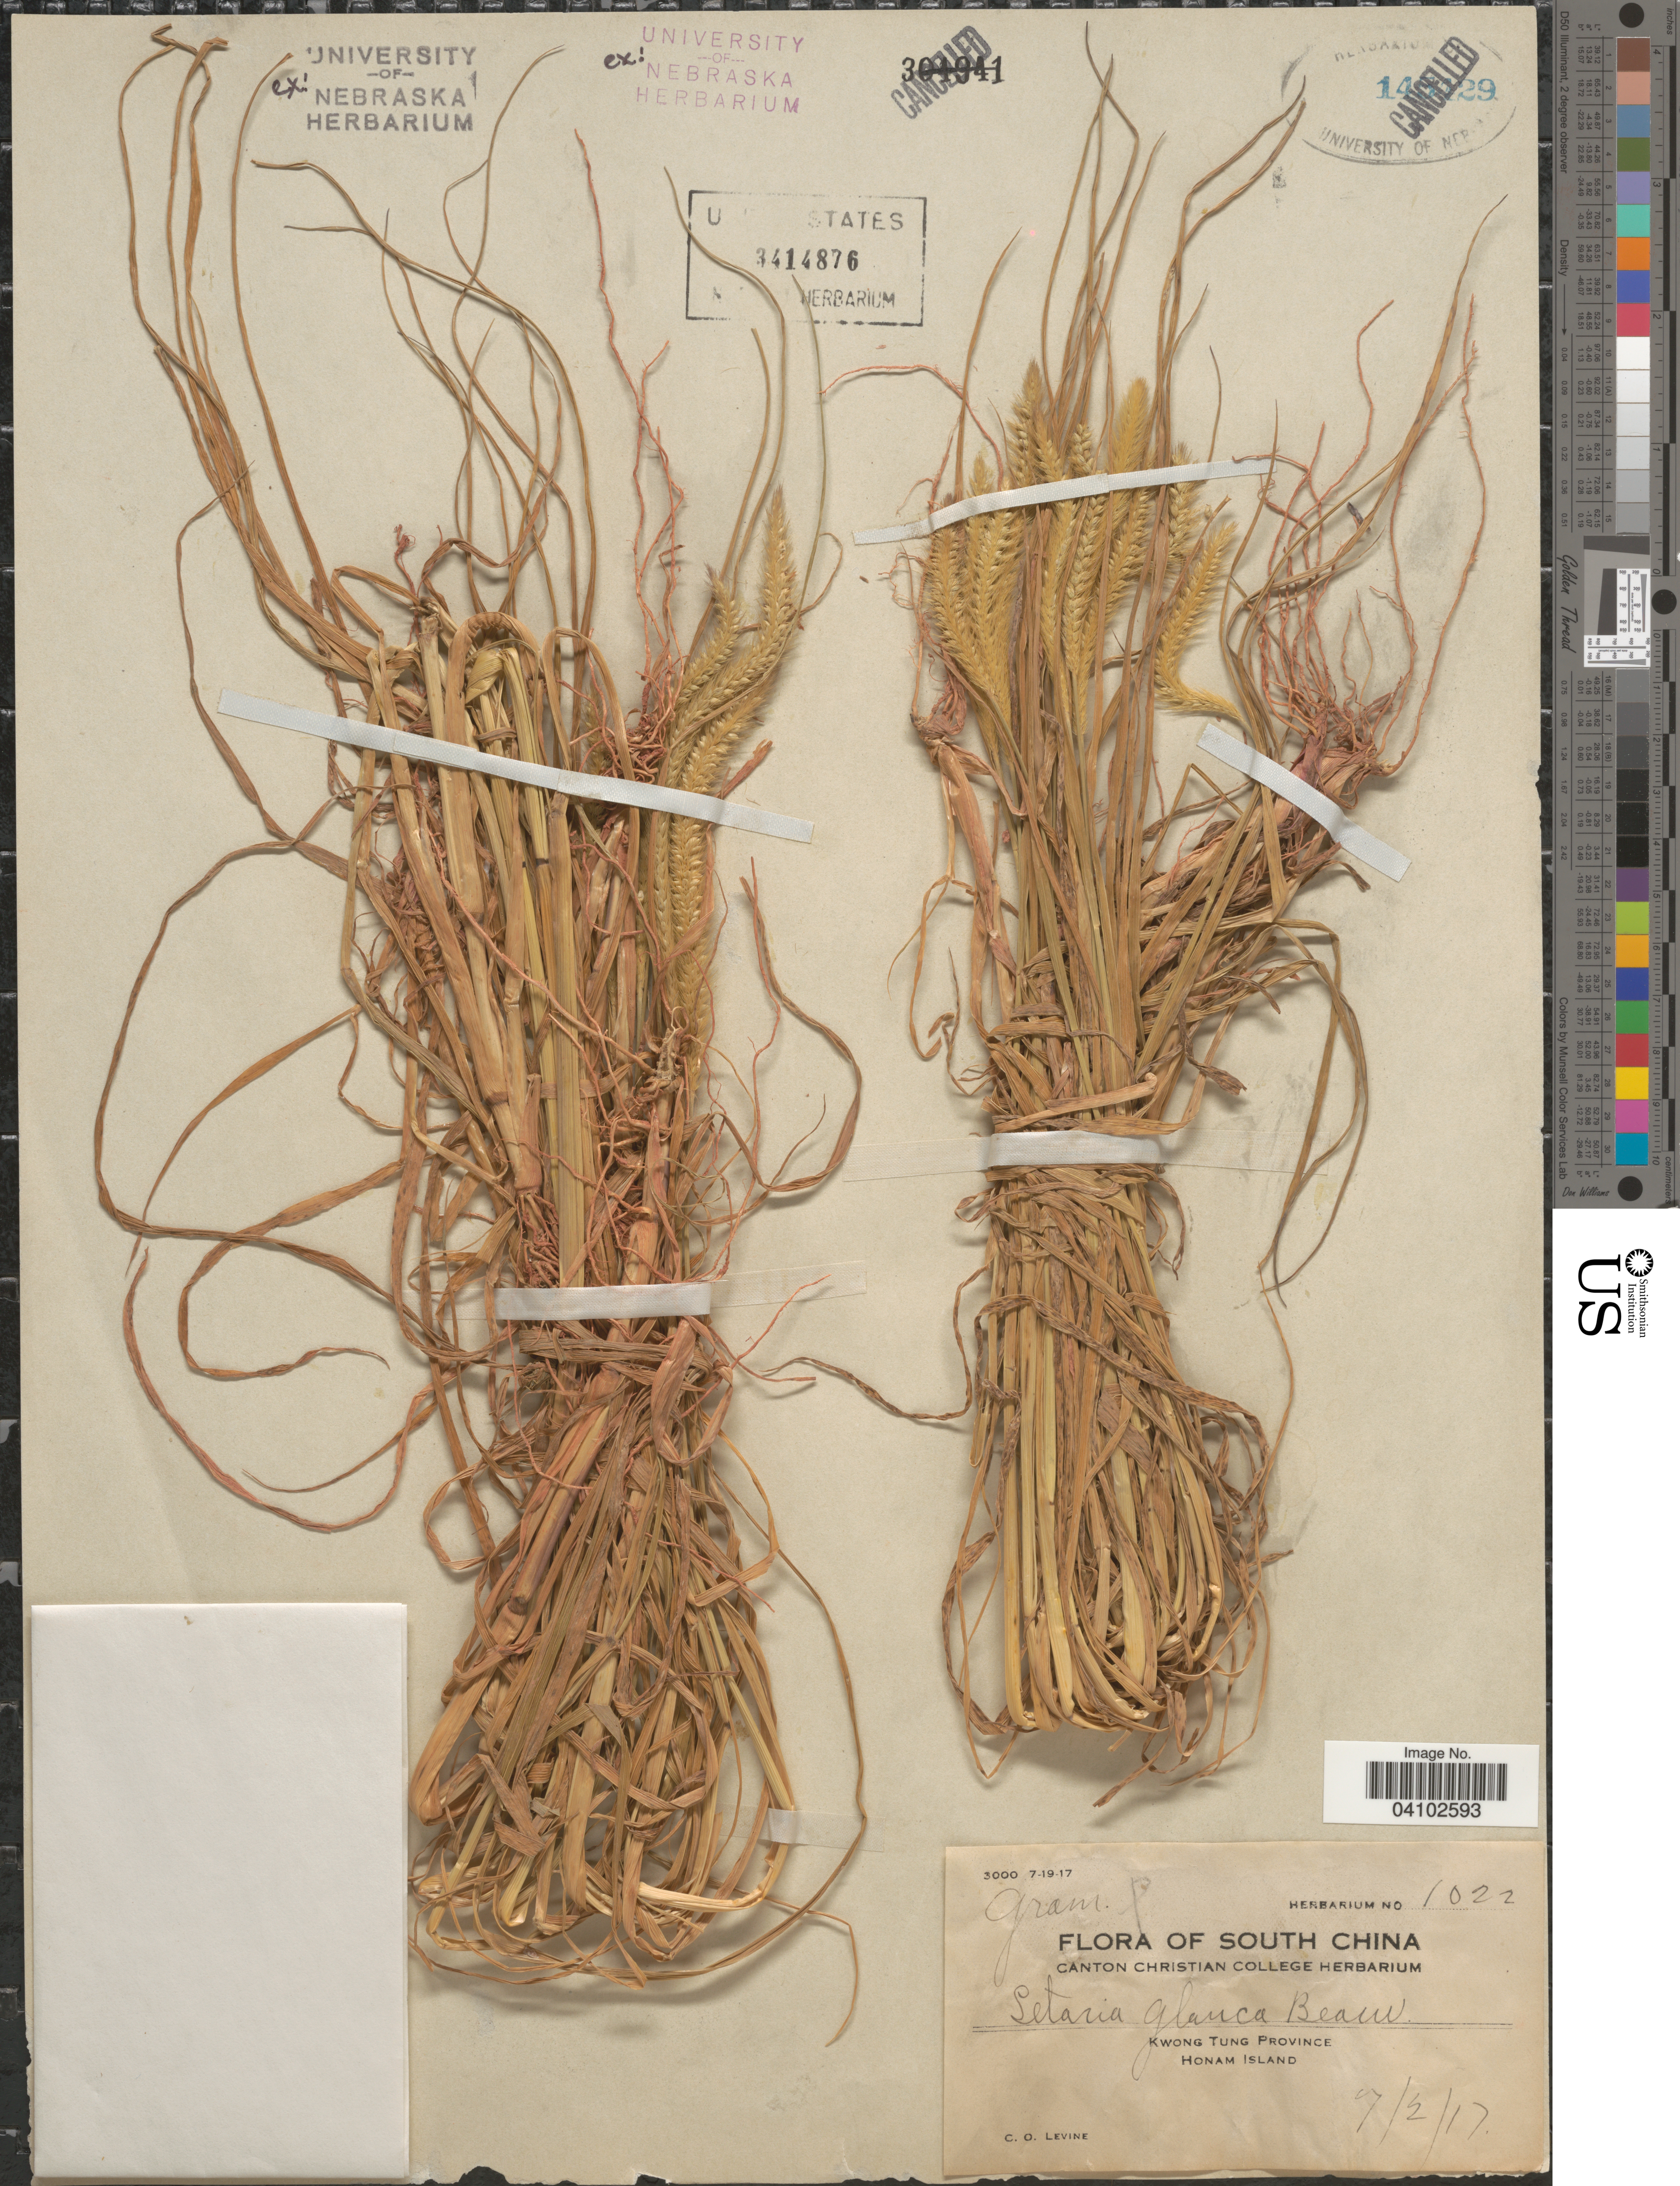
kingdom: Plantae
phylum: Tracheophyta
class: Liliopsida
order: Poales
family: Poaceae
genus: Cenchrus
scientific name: Cenchrus americanus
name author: (L.) Morrone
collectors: C. O. Levine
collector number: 1022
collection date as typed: Transcribed d/m/y: 7/2/17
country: China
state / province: Guangdong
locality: South China. Kwong Tung Province. Honam Island.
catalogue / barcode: US 3414876